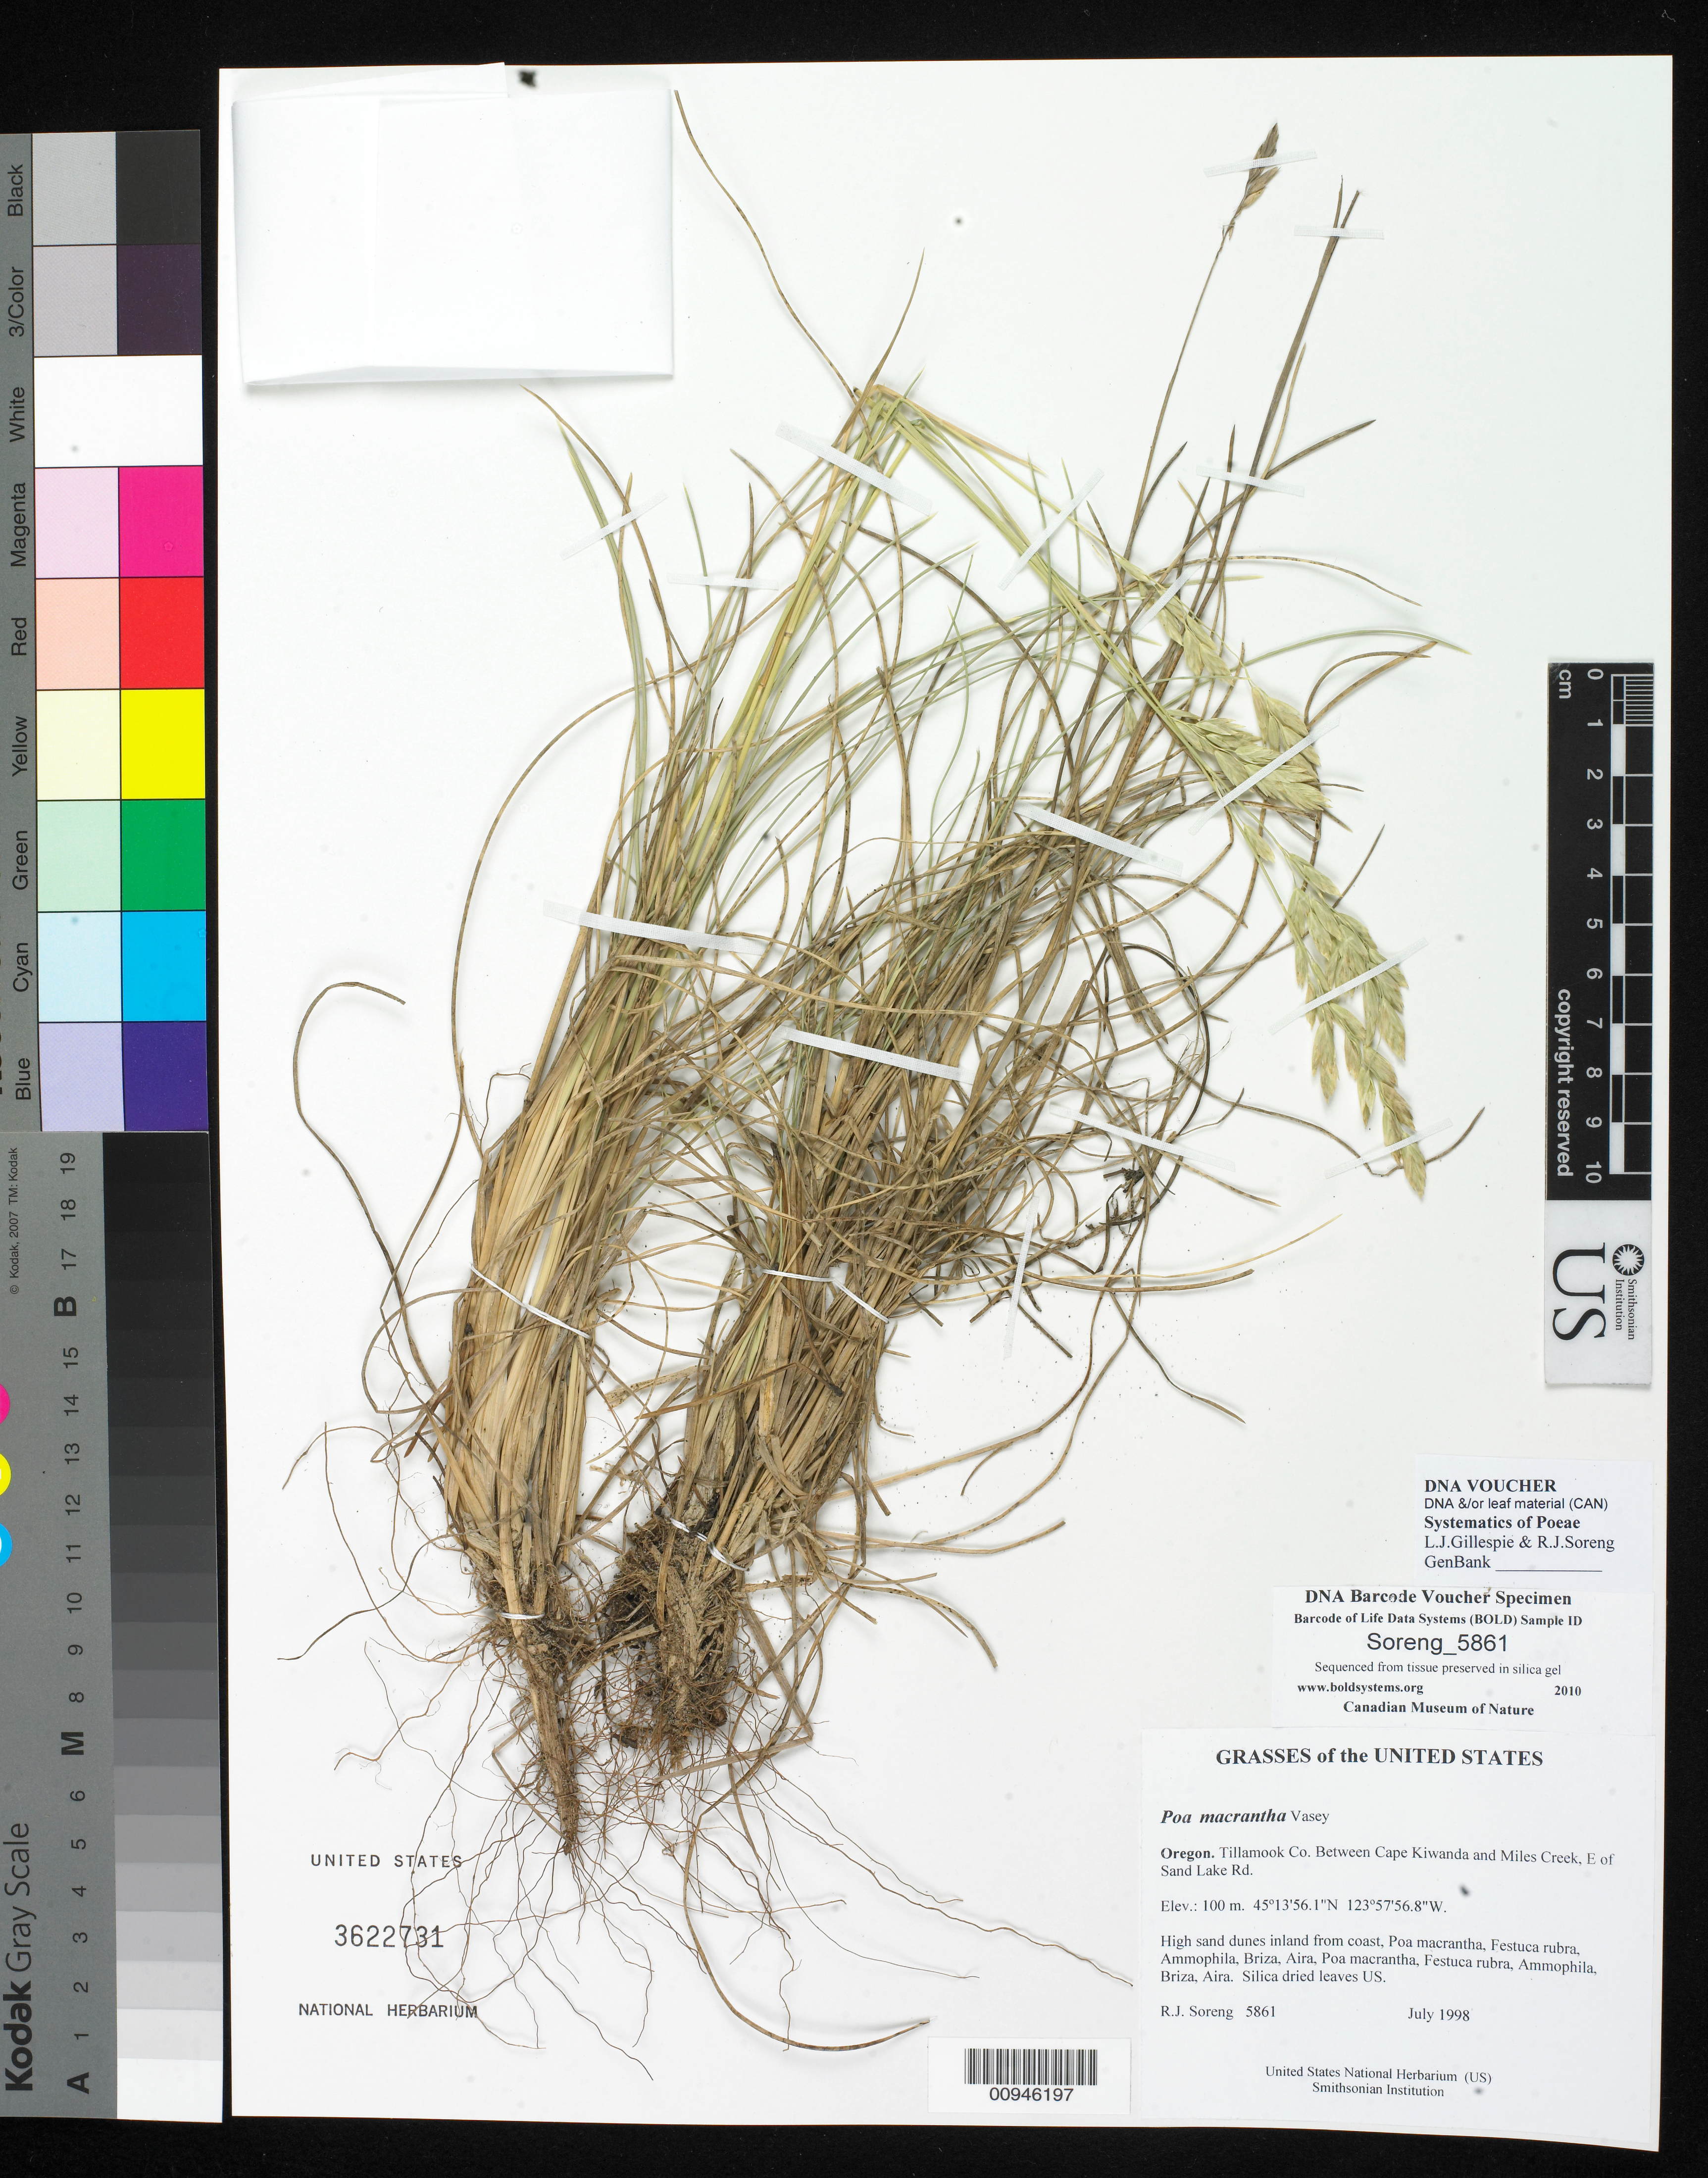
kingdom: Plantae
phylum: Tracheophyta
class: Liliopsida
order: Poales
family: Poaceae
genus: Poa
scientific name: Poa macrantha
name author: Vasey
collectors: R. J. Soreng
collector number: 5861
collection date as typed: July 1998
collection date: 1998-07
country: United States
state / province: Oregon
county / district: Tillamook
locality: Between Cape Kiwanda and Miles Creek, E of Sand Lake Rd.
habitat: High sand dunes inland from coast, Poa macrantha, Festuca rubra, Ammophila, Briza, Aira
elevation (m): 100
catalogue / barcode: US 3622731